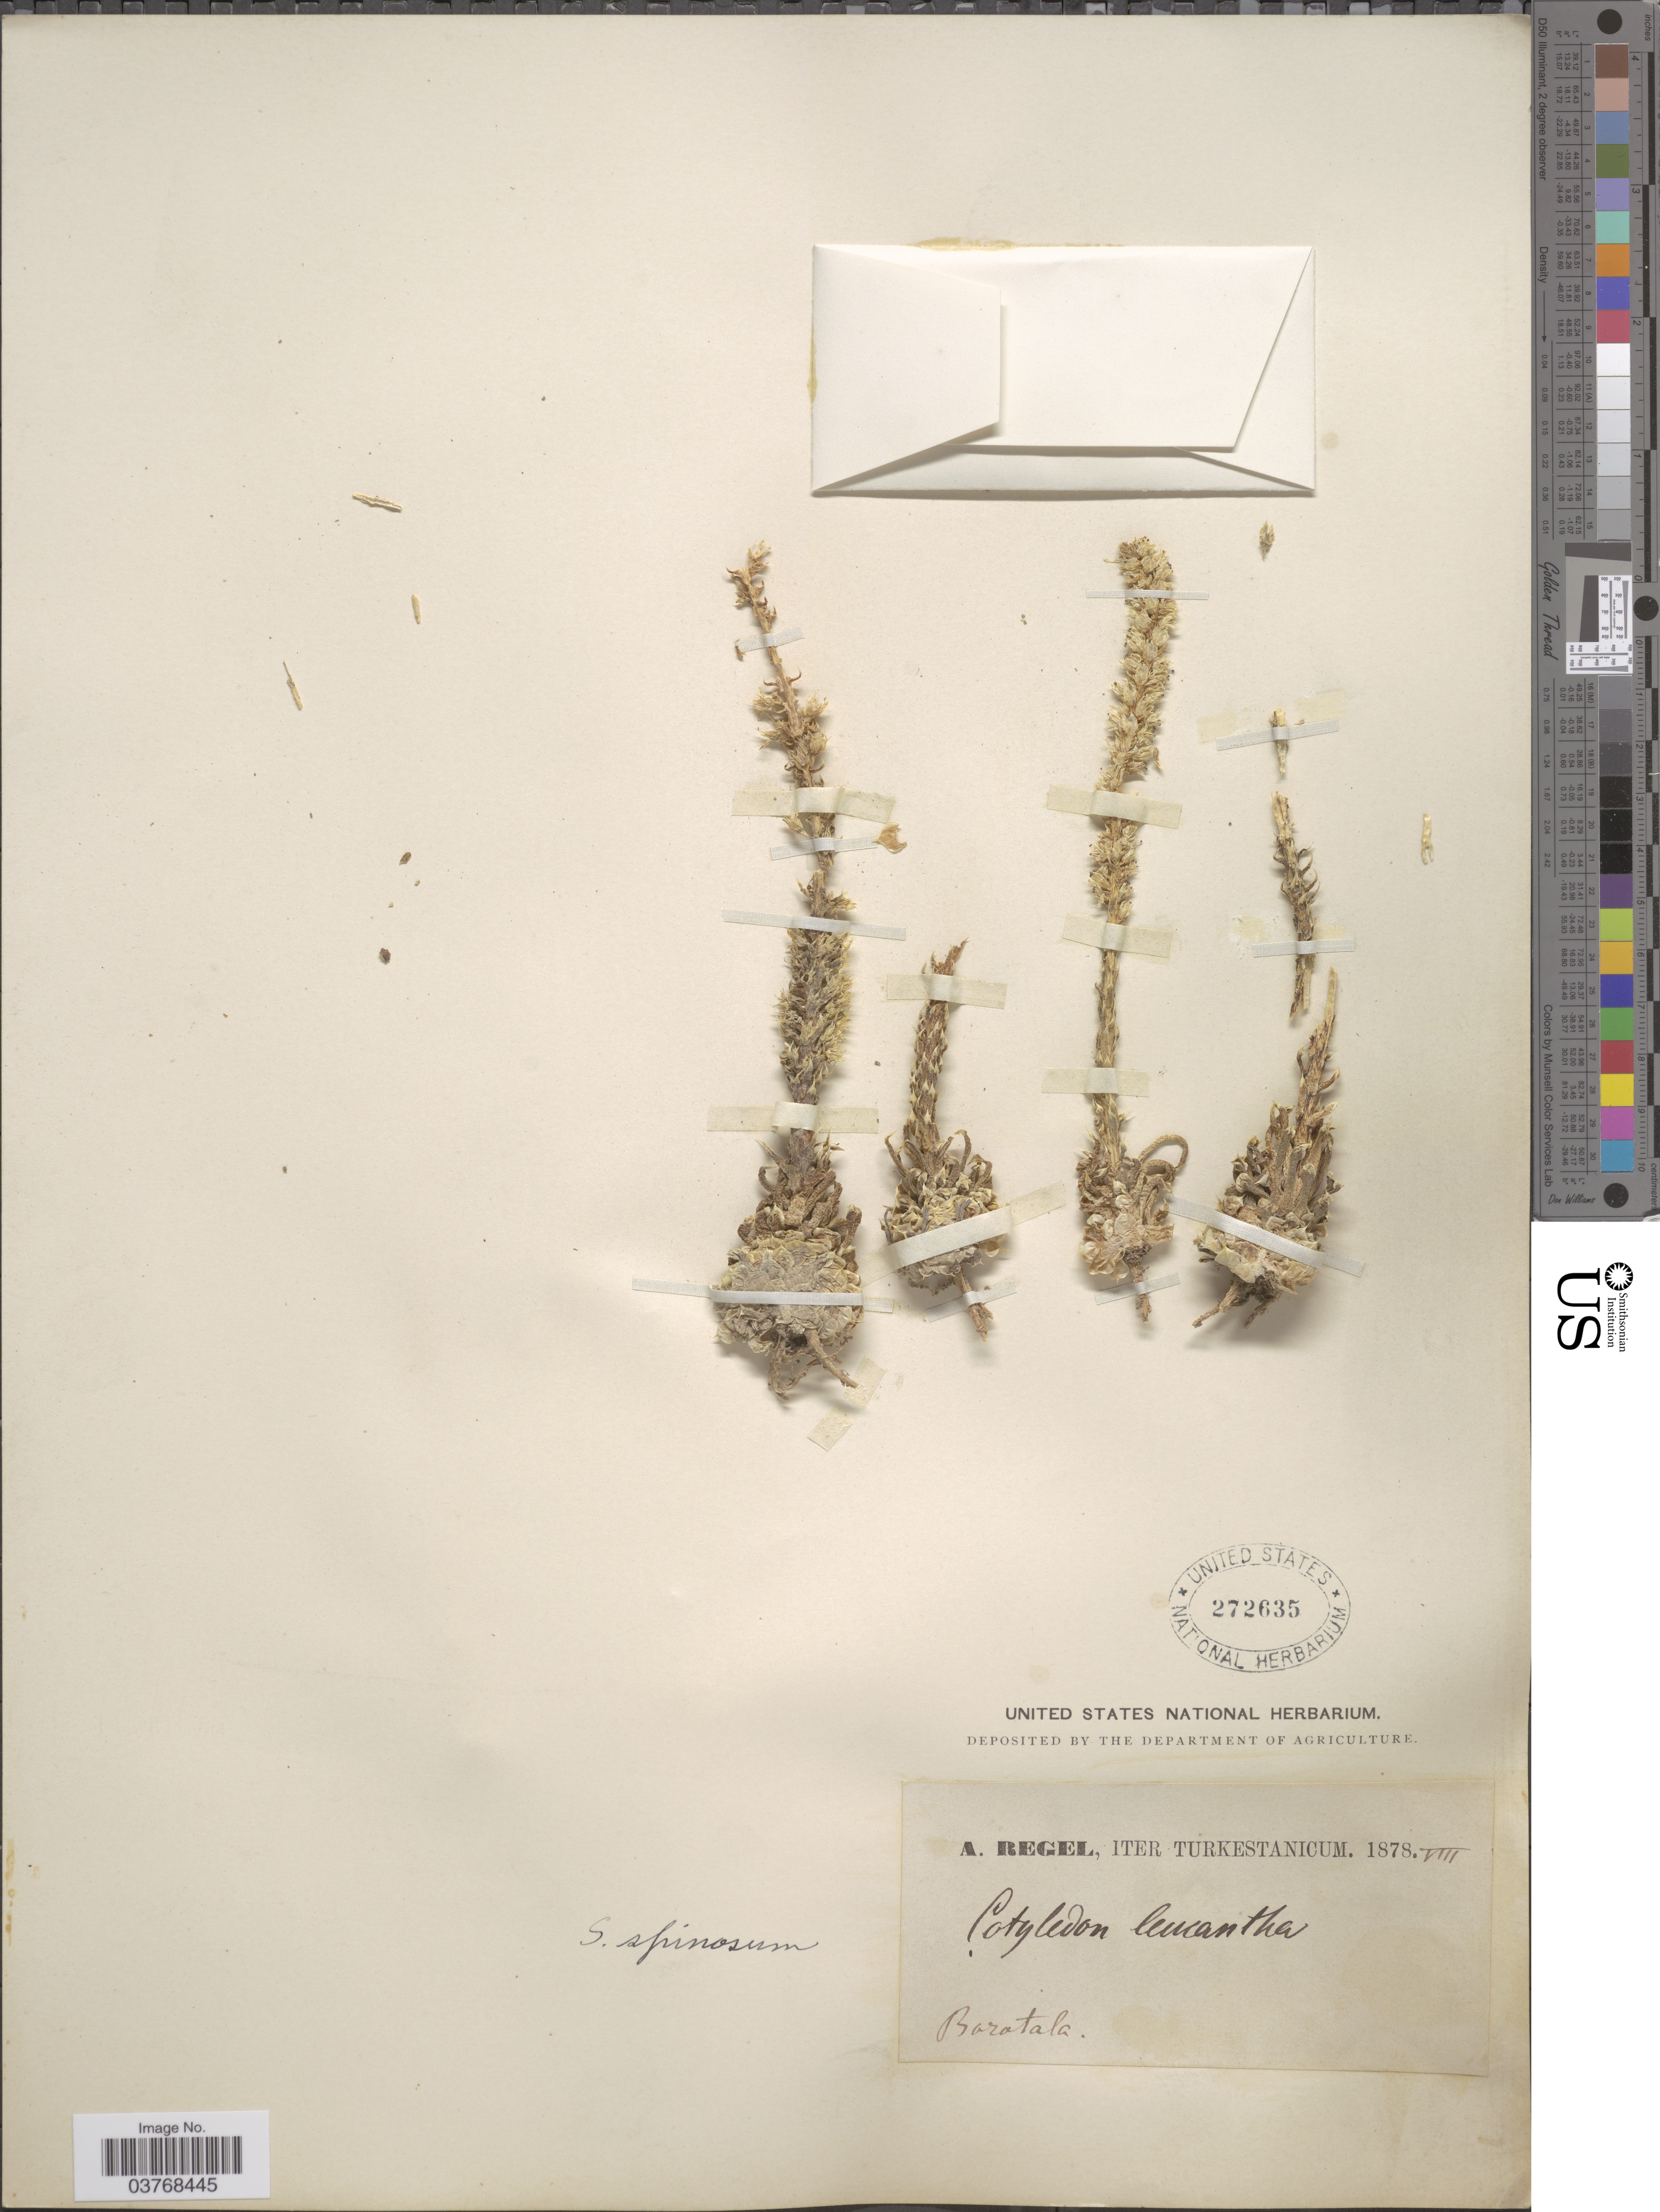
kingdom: Plantae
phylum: Tracheophyta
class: Magnoliopsida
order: Saxifragales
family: Crassulaceae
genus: Orostachys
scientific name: Orostachys spinosa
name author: (L.) Sweet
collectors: A. Regel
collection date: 1878-08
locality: Iter Turkestanicum. Baratala.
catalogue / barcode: US 272635